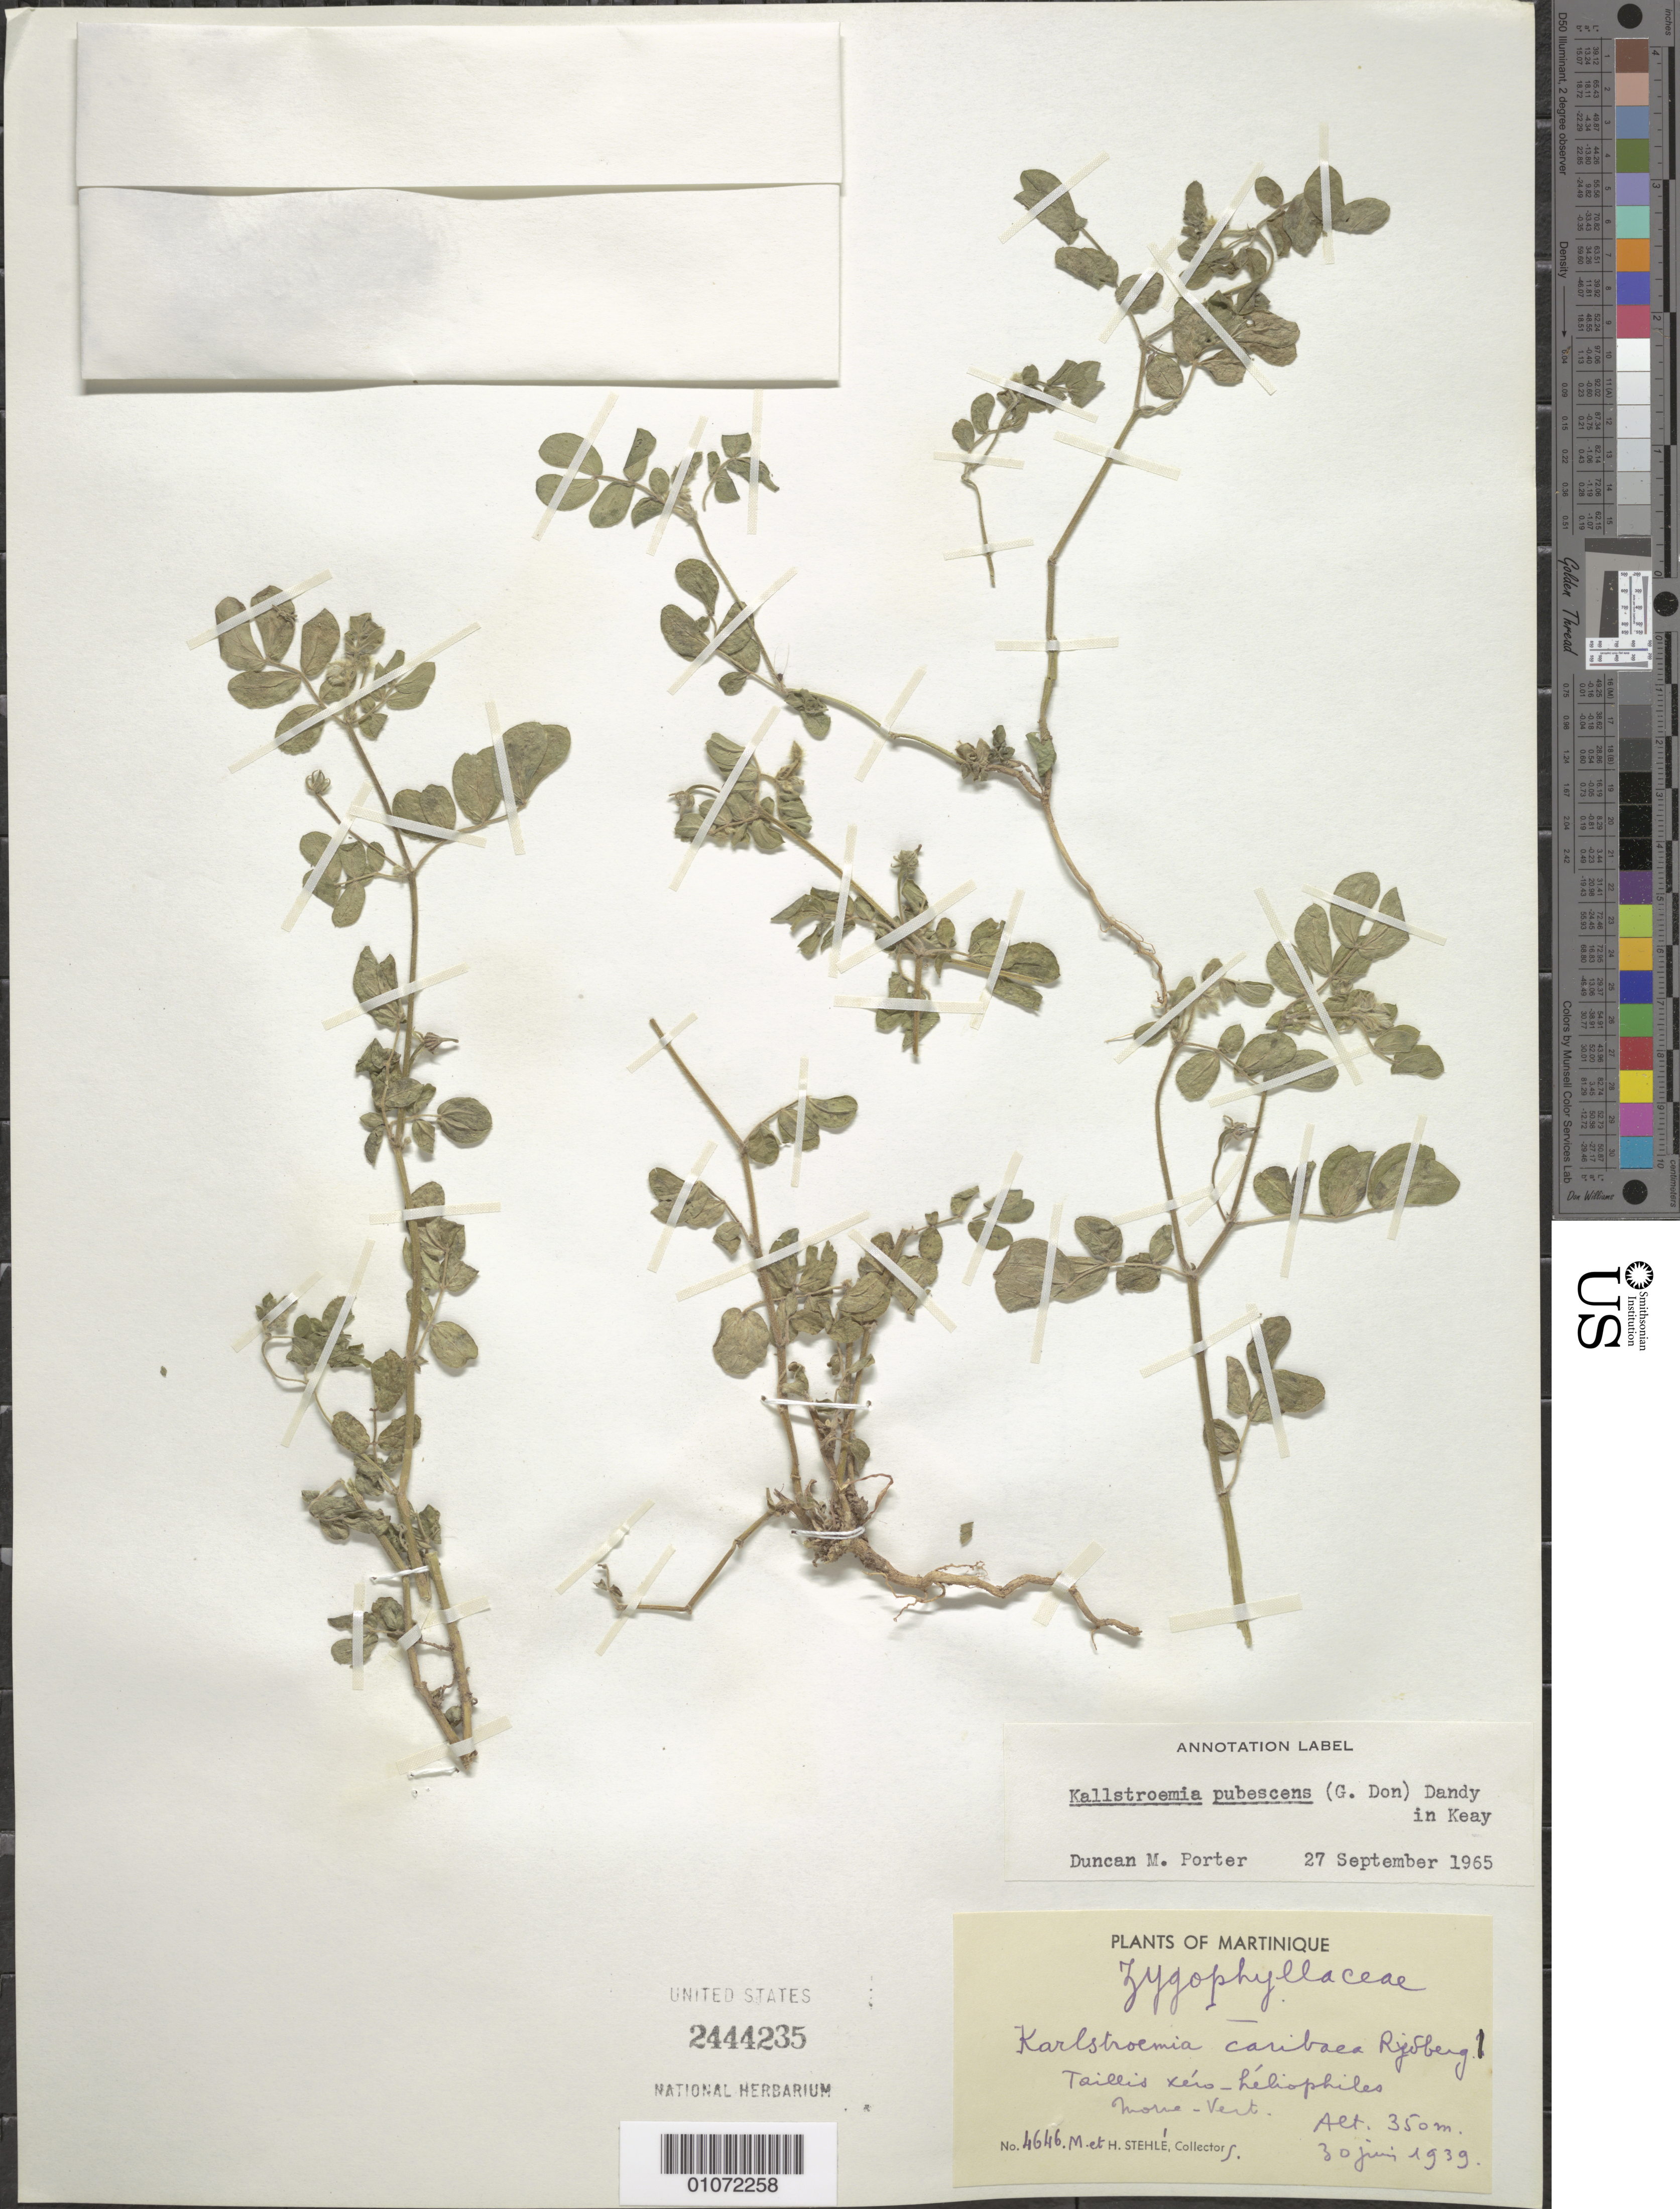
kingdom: Plantae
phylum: Tracheophyta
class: Magnoliopsida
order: Zygophyllales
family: Zygophyllaceae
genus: Kallstroemia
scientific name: Kallstroemia pubescens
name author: (G. Don) Dandy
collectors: H. Stehlé & M. Stehlé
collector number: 4646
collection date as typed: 30 Jun 1939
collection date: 1939-06-30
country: Martinique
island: Martinique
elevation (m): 350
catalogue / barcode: US 2444235